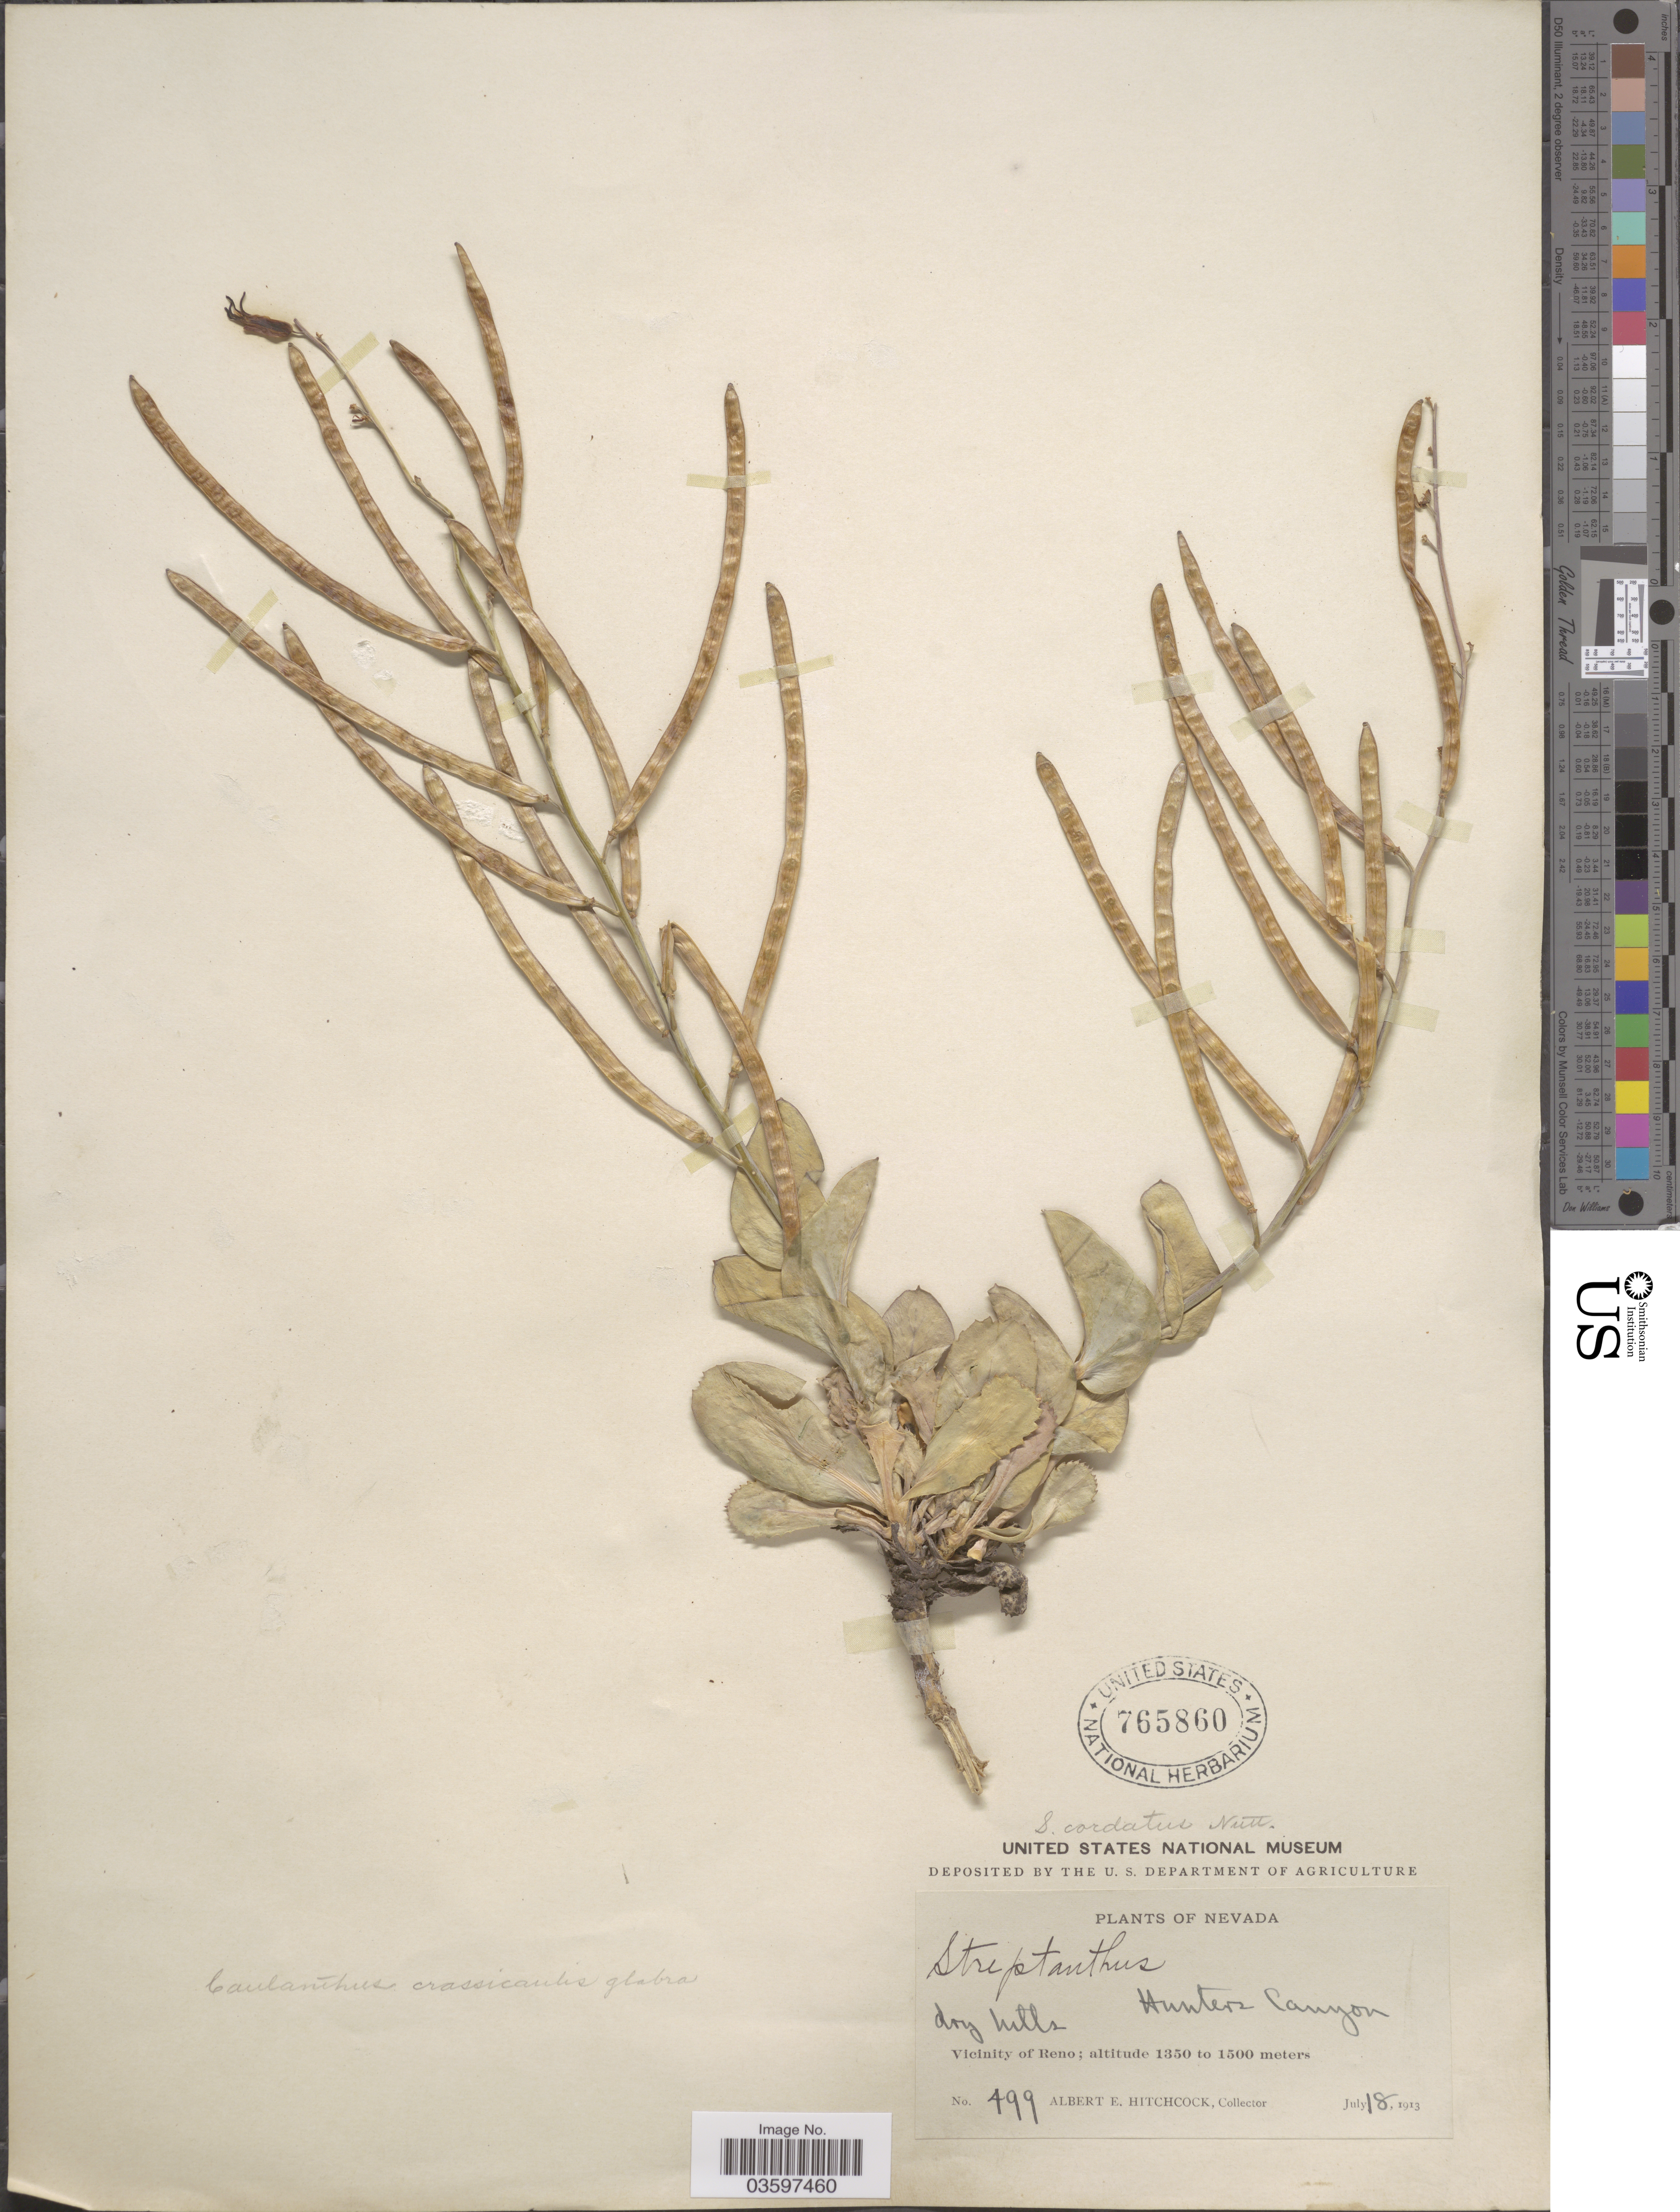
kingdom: Plantae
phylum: Tracheophyta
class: Magnoliopsida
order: Brassicales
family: Brassicaceae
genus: Streptanthus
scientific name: Streptanthus cordatus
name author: Nutt. ex Torr. & A. Gray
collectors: A. Hitchcock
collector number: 499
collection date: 1913-07-18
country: United States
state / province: Nevada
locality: Hunters Canyon. Vicinity of Reno.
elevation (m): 1350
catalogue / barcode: US 765860